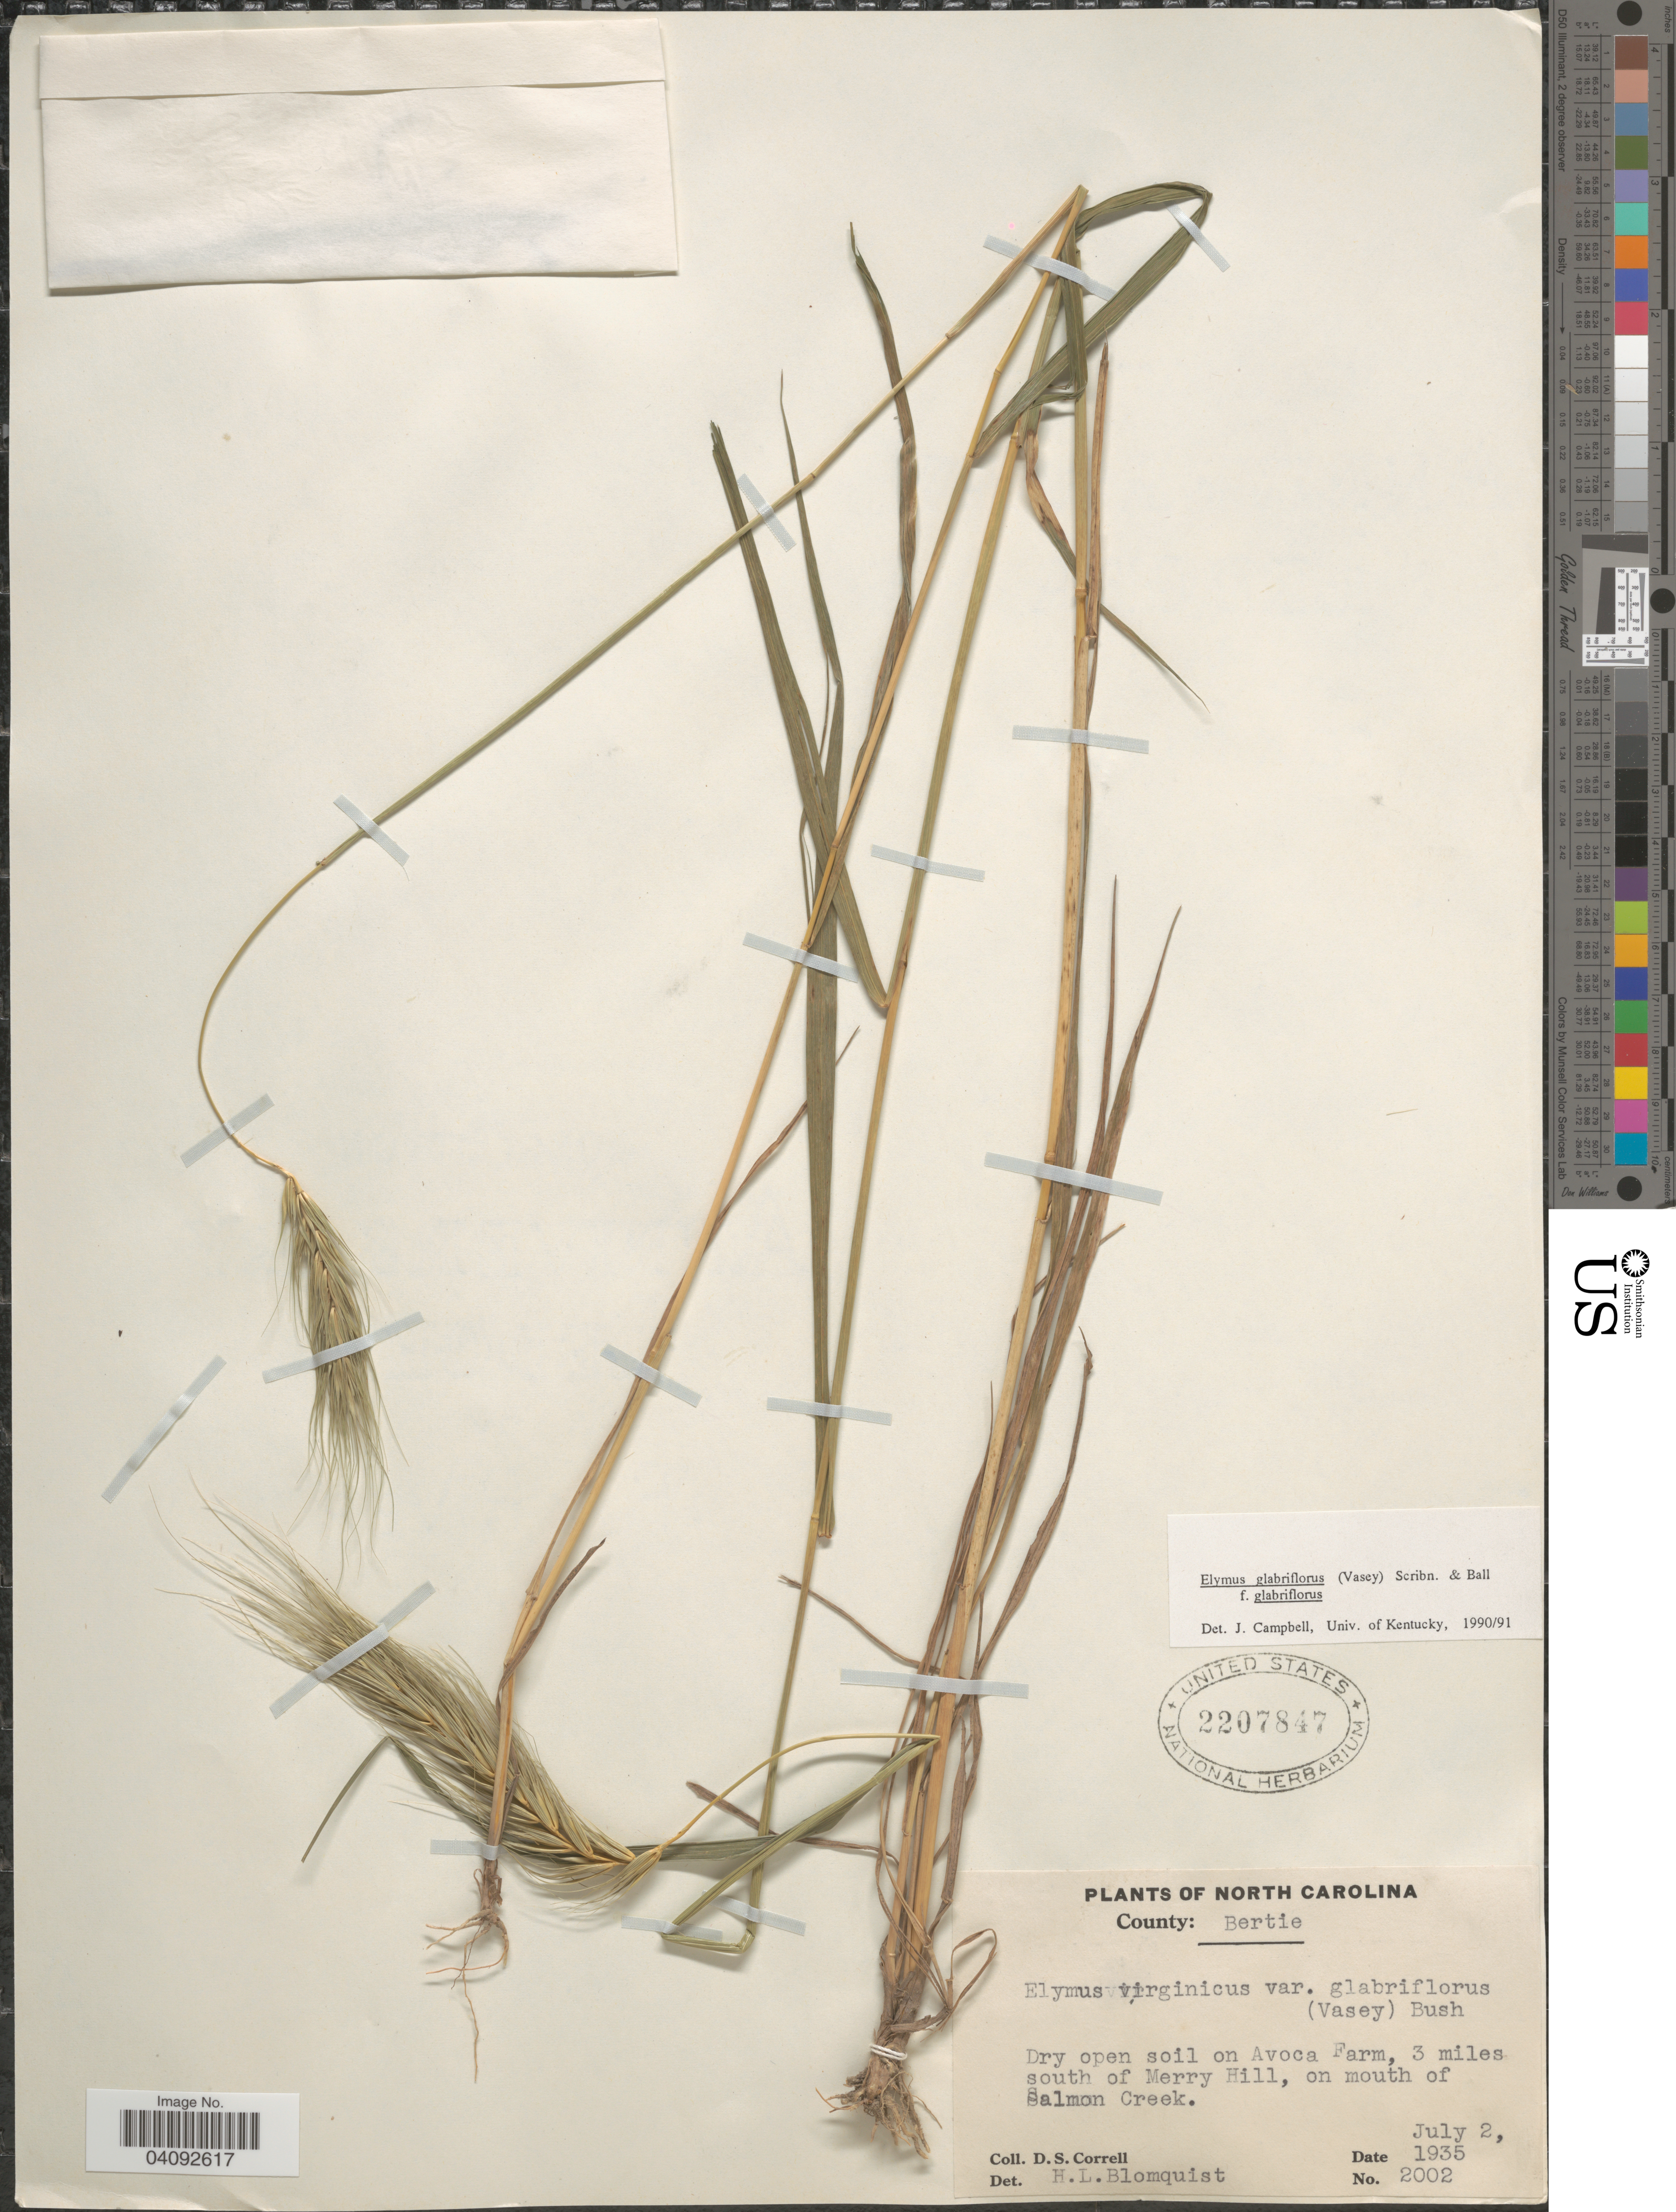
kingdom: Plantae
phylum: Tracheophyta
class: Liliopsida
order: Poales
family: Poaceae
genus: Elymus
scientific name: Elymus glabriflorus var. glabriflorus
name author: (Vasey ex L.H. Dewey) Scribn. & C.R. Ball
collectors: D. S. Correll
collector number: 2002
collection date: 1935-07-02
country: United States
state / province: North Carolina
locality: County: Bertie. Dry open soil on Avoca Farm, 3 miles south of Merry Hill, on mouth of Salmon Creek.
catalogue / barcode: US 2207847